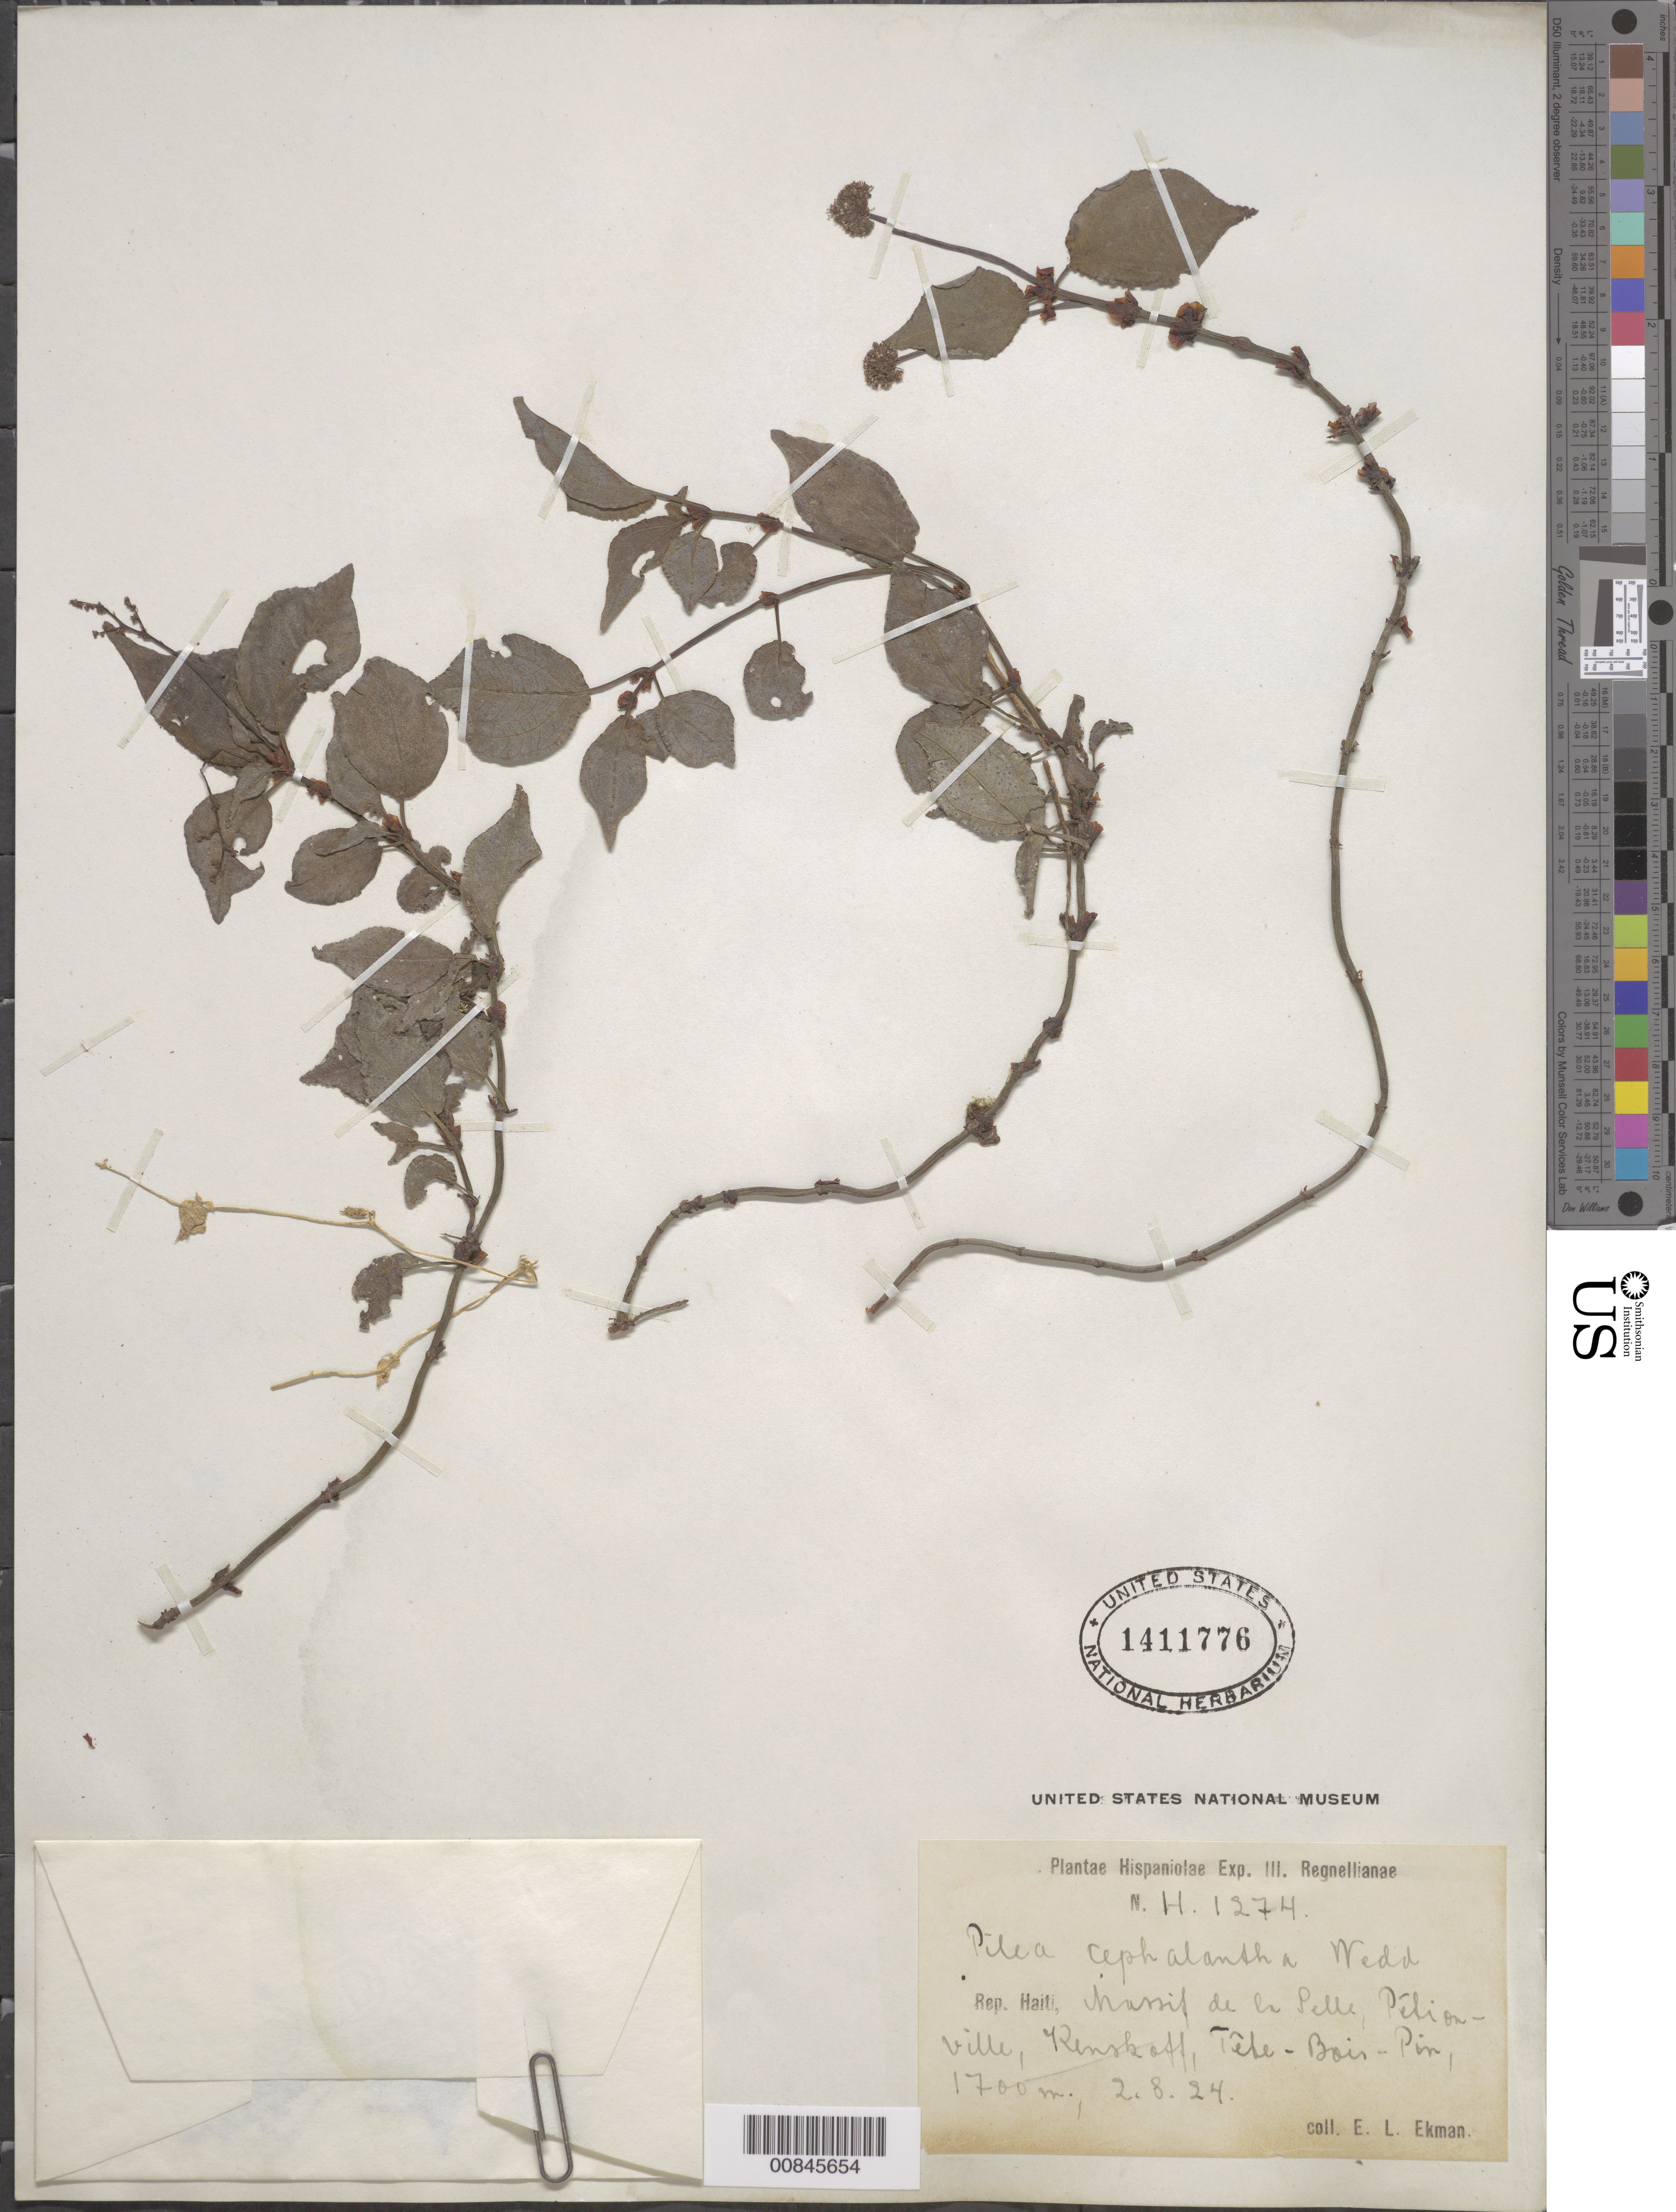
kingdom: Plantae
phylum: Tracheophyta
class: Magnoliopsida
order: Rosales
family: Urticaceae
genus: Pilea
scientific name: Pilea cephalantha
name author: Wedd.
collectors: E. L. Ekman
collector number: H 1274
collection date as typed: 02 Aug 1924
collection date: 1924-08-02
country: Haiti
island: Hispaniola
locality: Massif de la Selle, Pétionville, Kenskoff, Tête-Bois-Pin.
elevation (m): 1700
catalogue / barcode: US 1411776